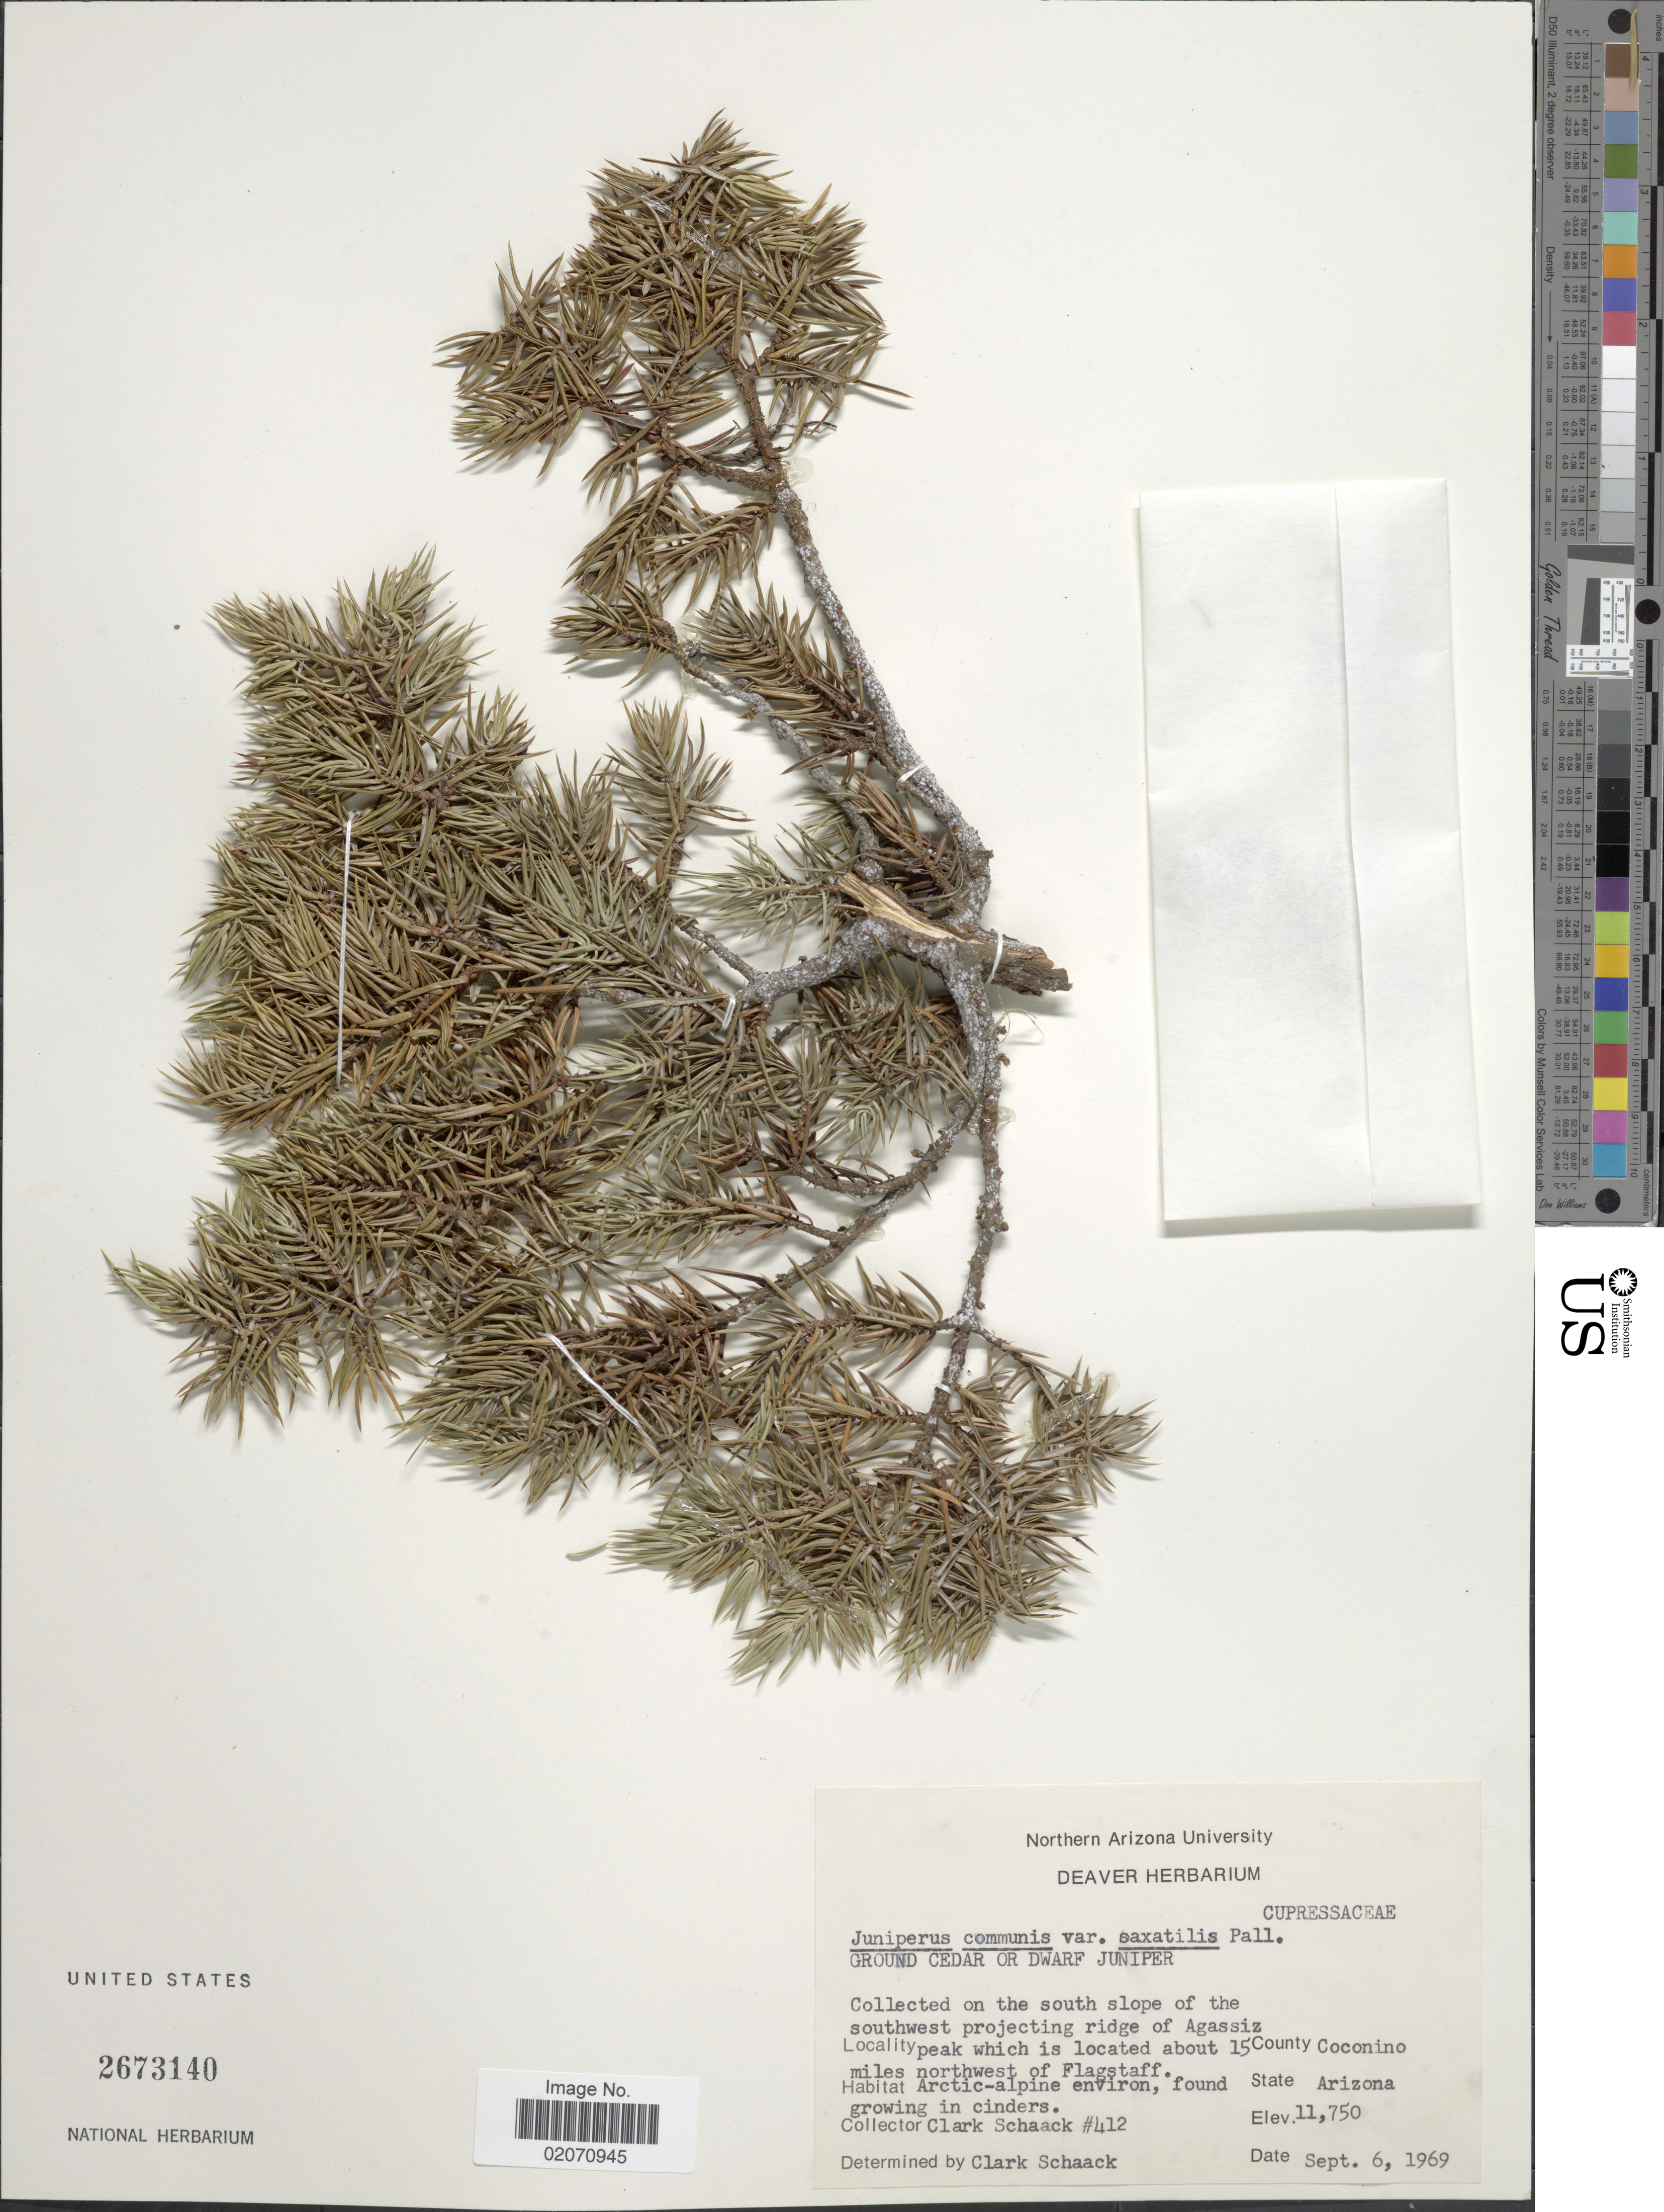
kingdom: Plantae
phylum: Tracheophyta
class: Pinopsida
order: Pinales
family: Cupressaceae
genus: Juniperus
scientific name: Juniperus communis subsp. nana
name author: (Willd.) Syme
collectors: C. G. Schaack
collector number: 412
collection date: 1969-09-06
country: United States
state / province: Arizona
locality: On the south slope of the southwest projecting ridge of Agassiz peak which is located about 15 miles northwest of Flagstaff, County Coconino, State Arizona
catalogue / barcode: US 2673140